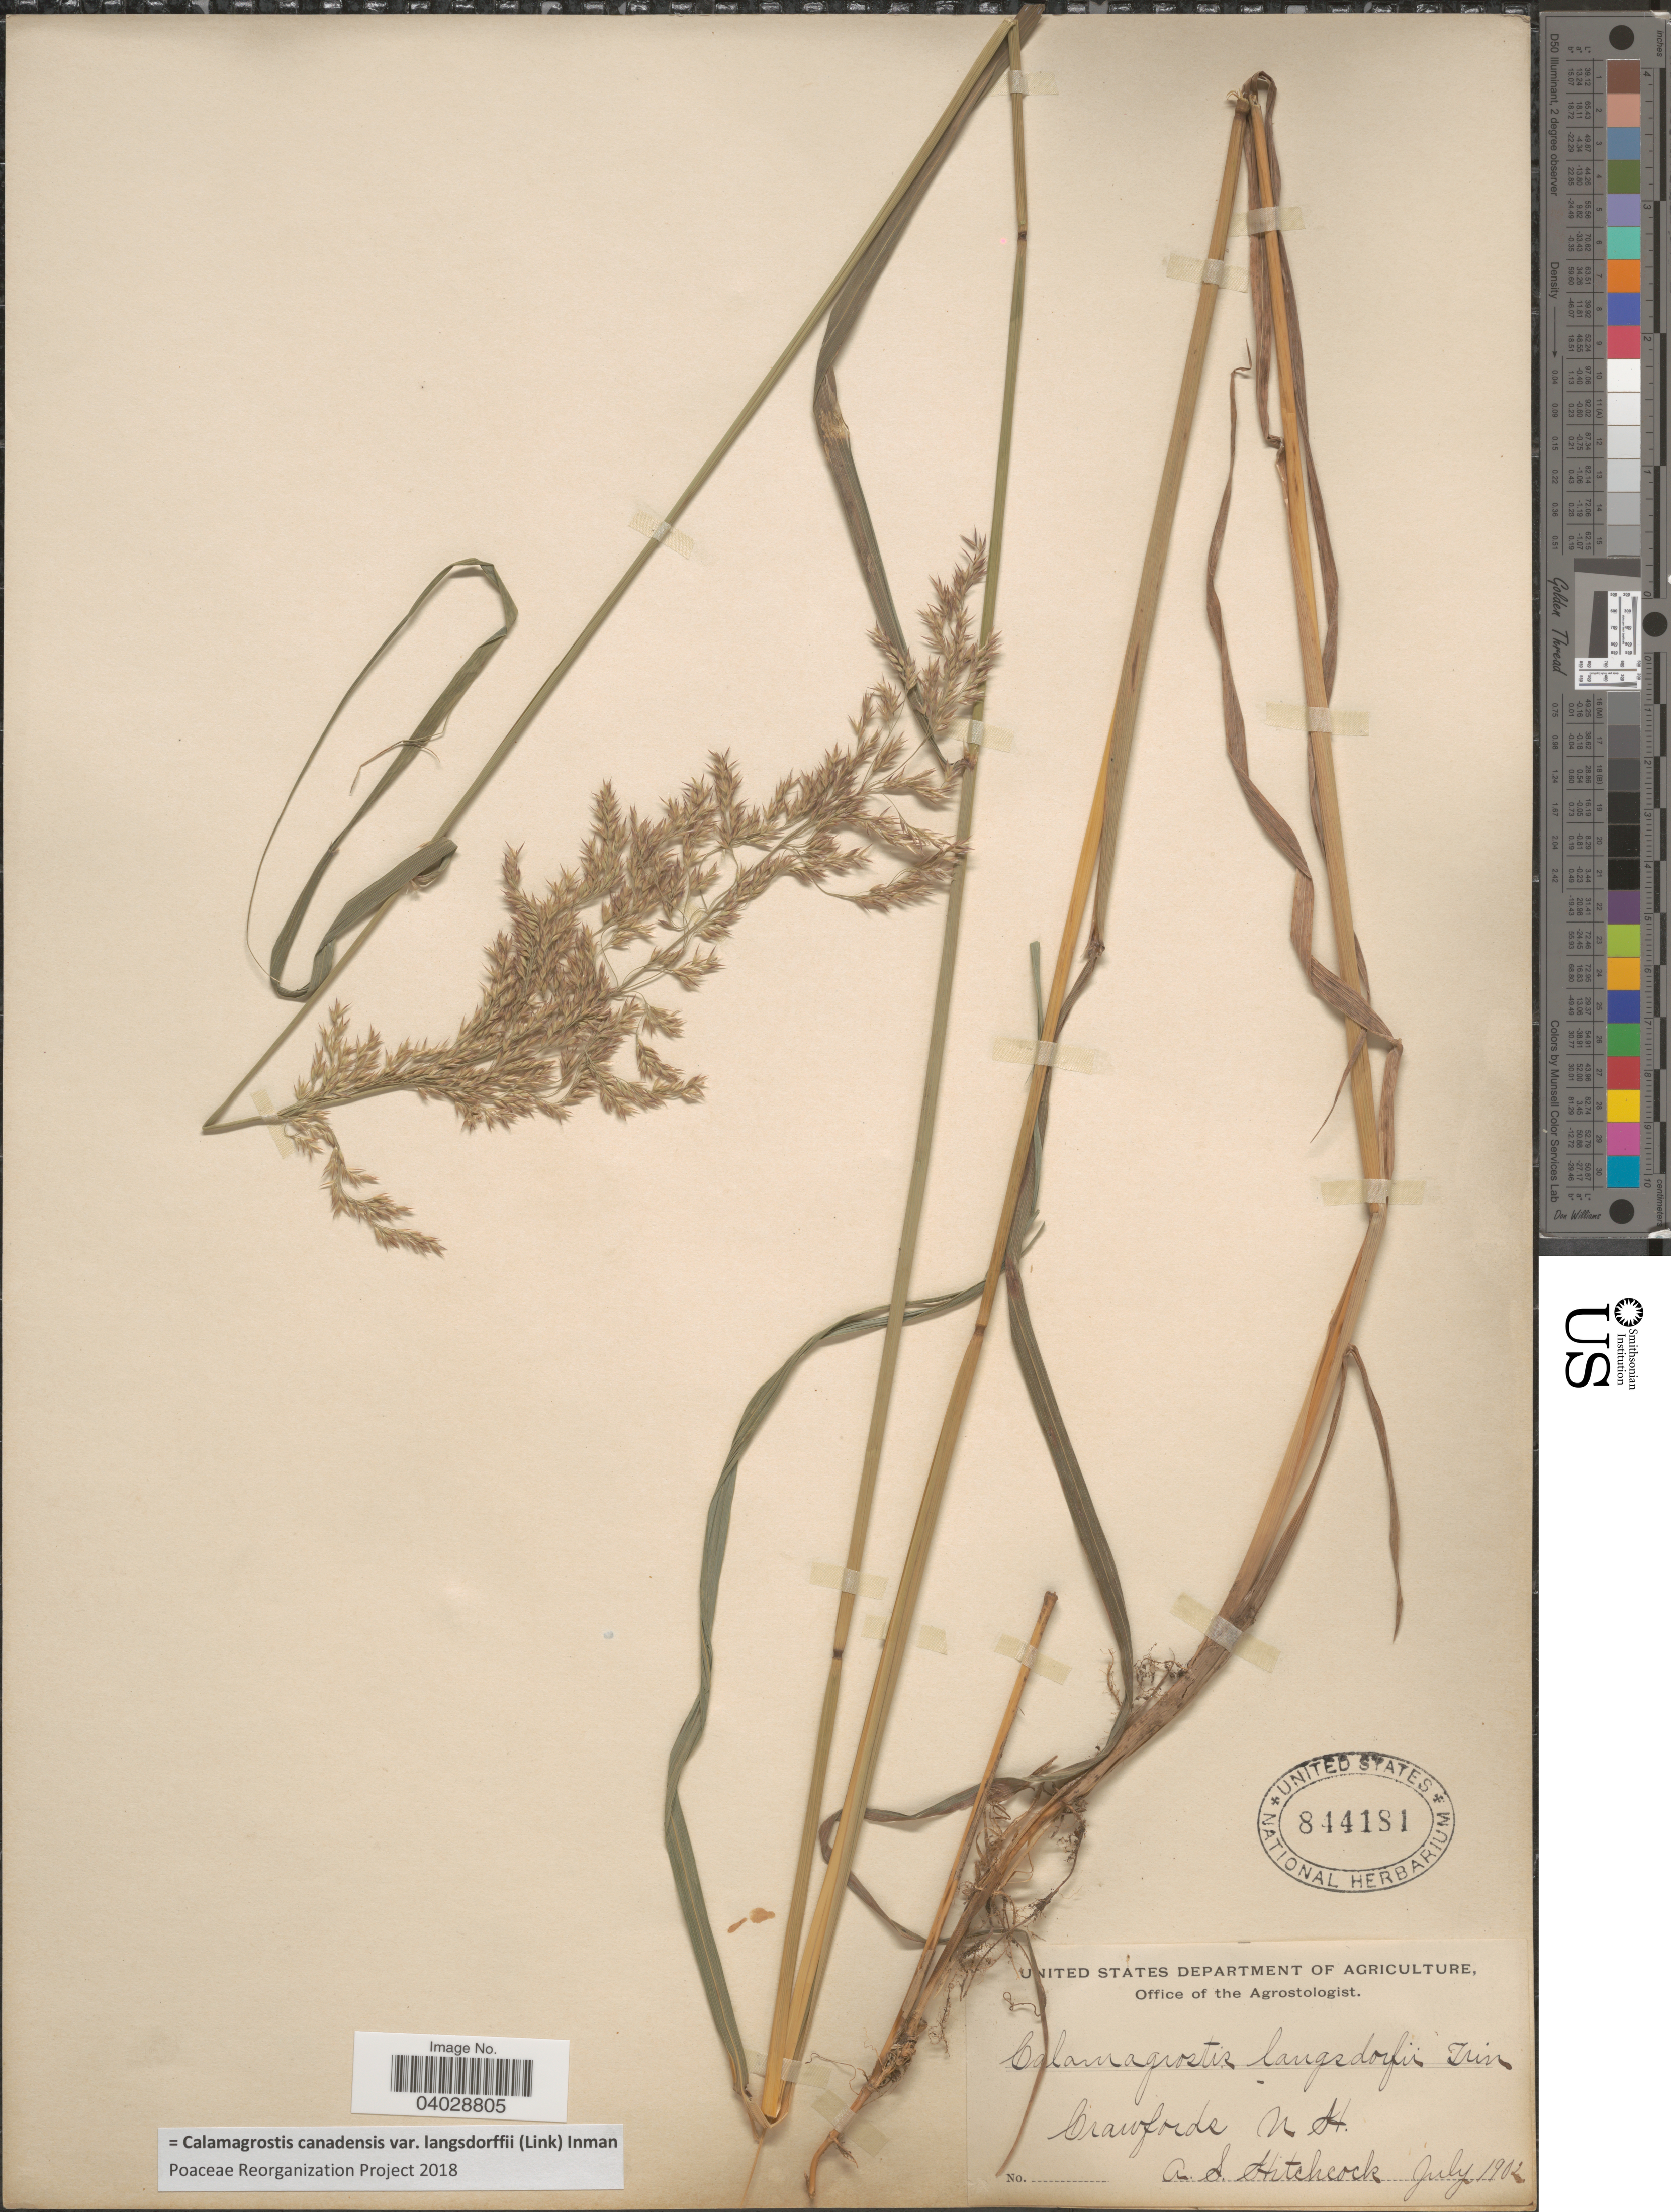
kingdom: Plantae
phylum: Tracheophyta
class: Liliopsida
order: Poales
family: Poaceae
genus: Calamagrostis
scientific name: Calamagrostis canadensis var. langsdorffii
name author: (Link) Inman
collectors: A. S. Hitchcock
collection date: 1902-07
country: United States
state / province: New Hampshire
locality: Crawfords.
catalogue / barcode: US 844181